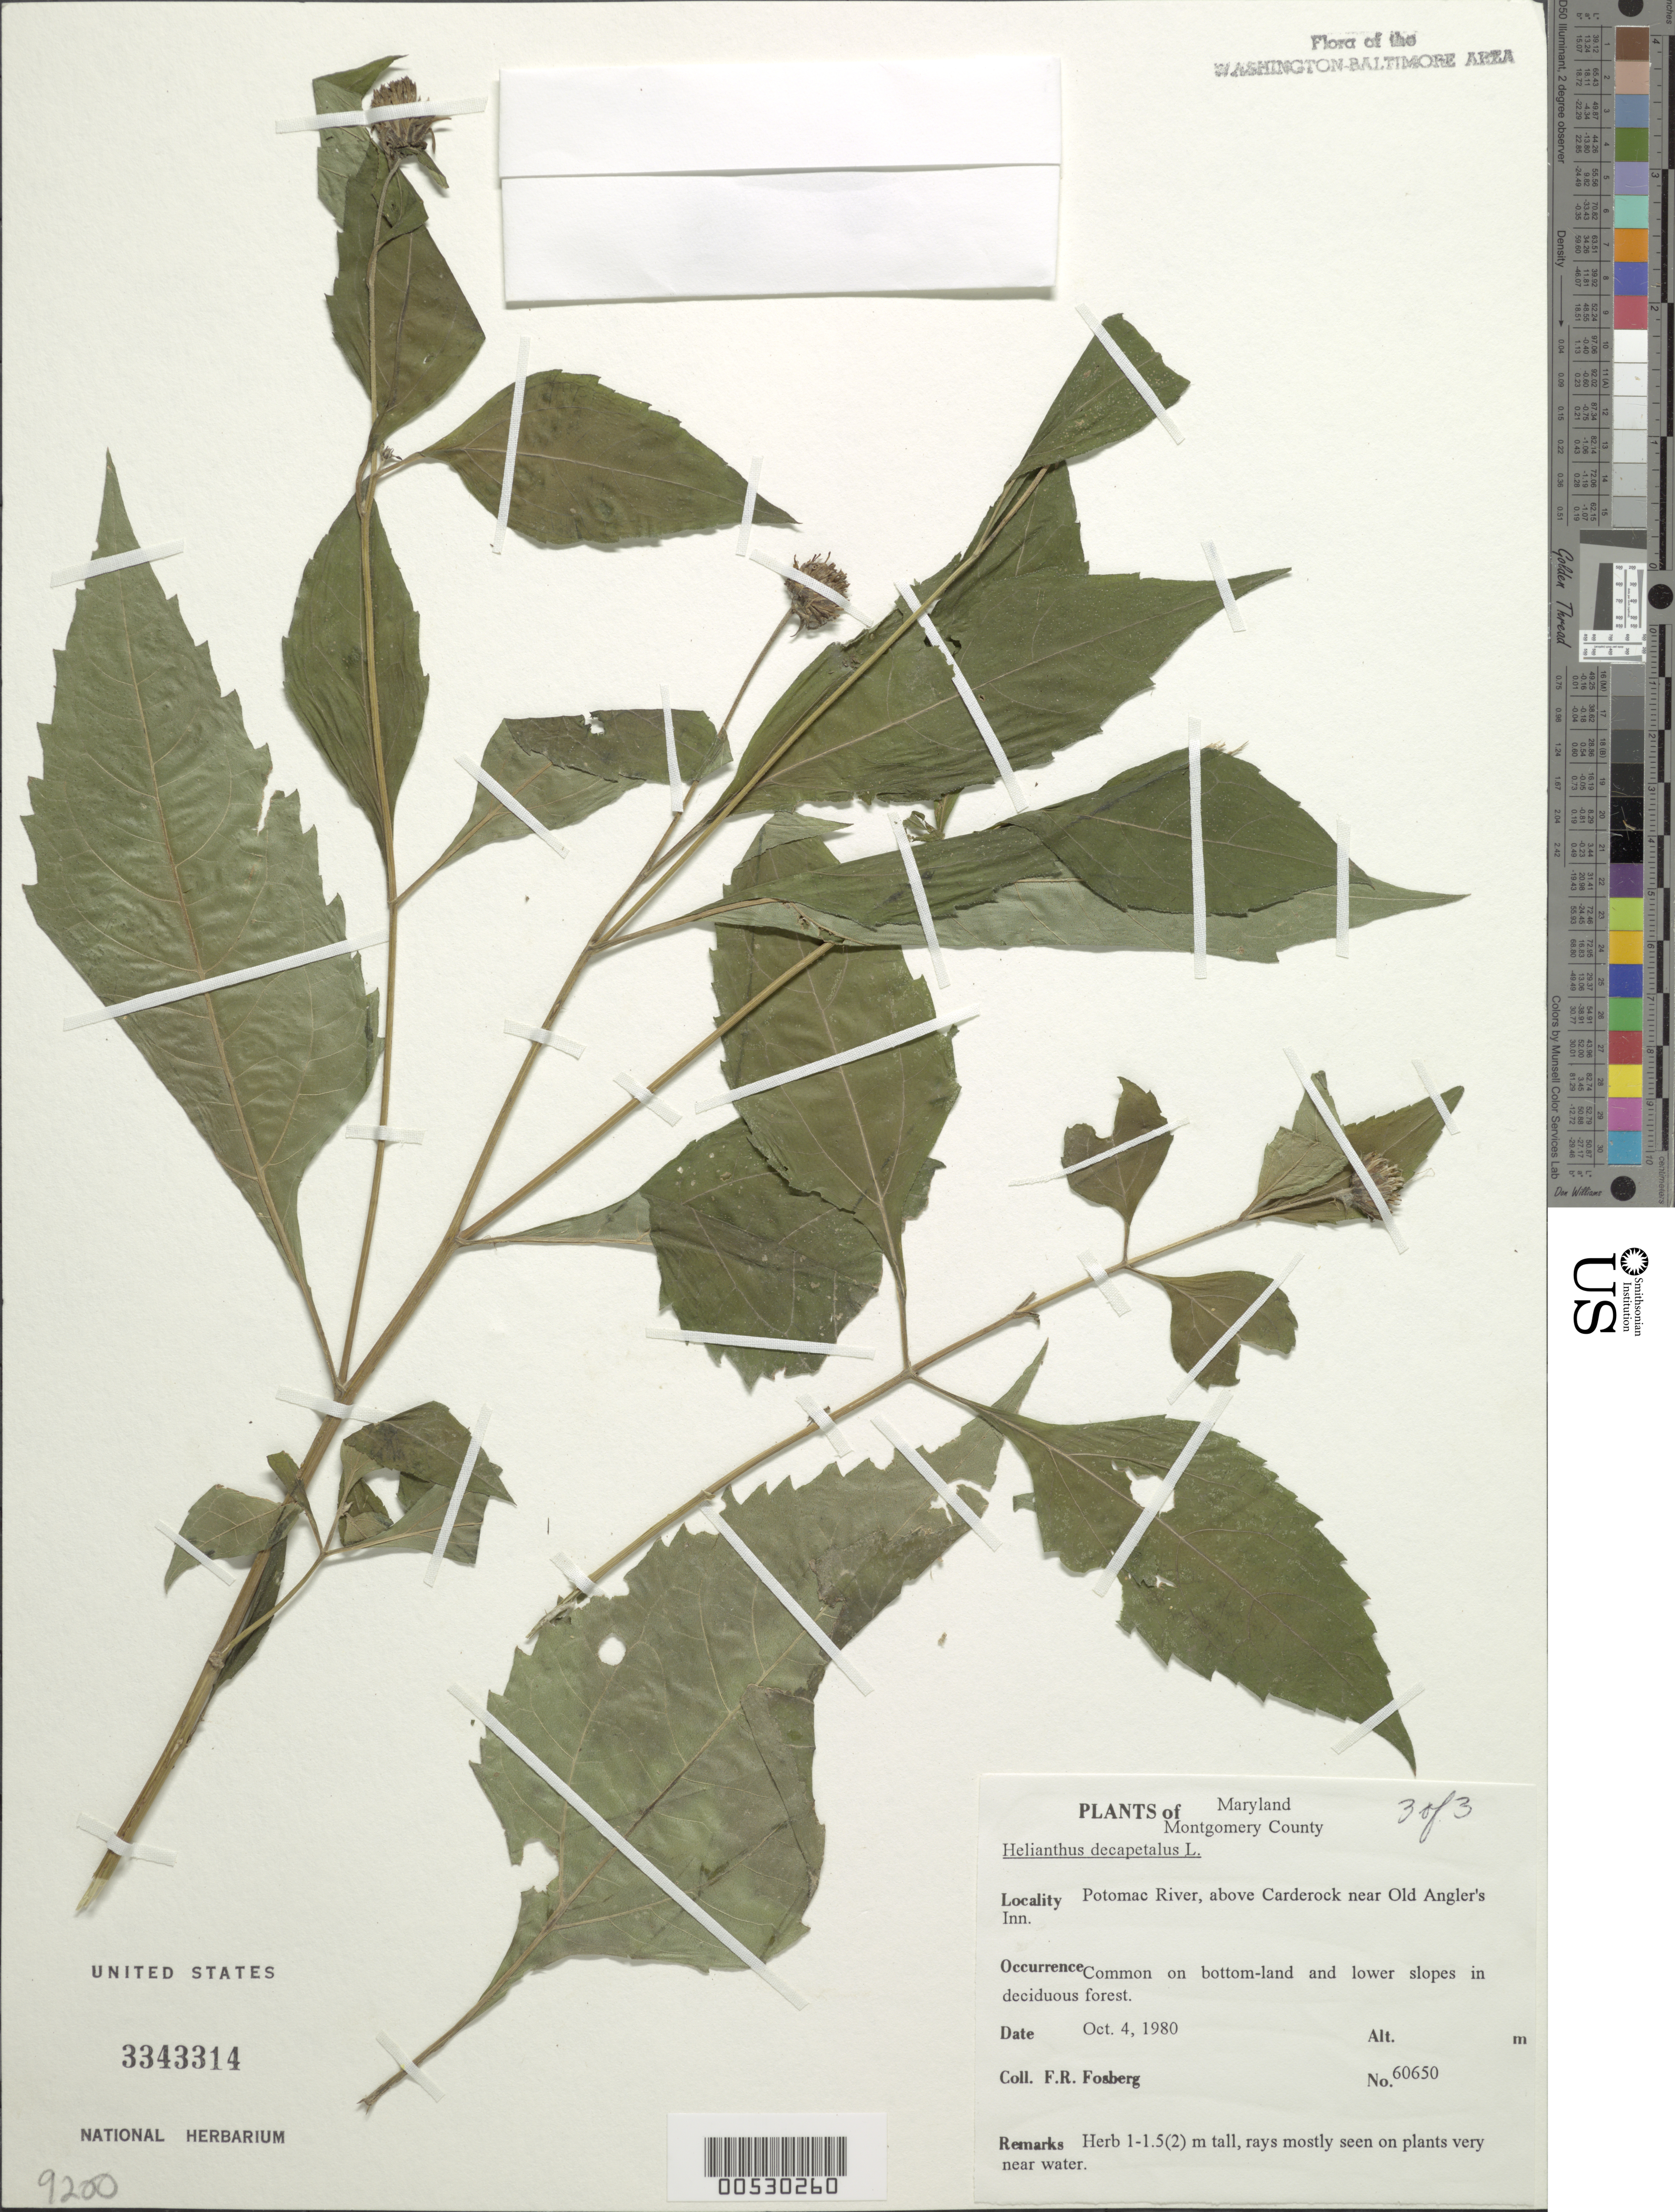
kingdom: Plantae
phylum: Tracheophyta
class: Magnoliopsida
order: Asterales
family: Asteraceae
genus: Helianthus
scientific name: Helianthus decapetalus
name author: L.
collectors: F. R. Fosberg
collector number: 60650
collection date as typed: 04 Oct 1980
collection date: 1980-10-04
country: United States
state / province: Maryland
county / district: Montgomery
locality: Potomac River, above Carderock near Old Angler's Inn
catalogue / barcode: US 3343314